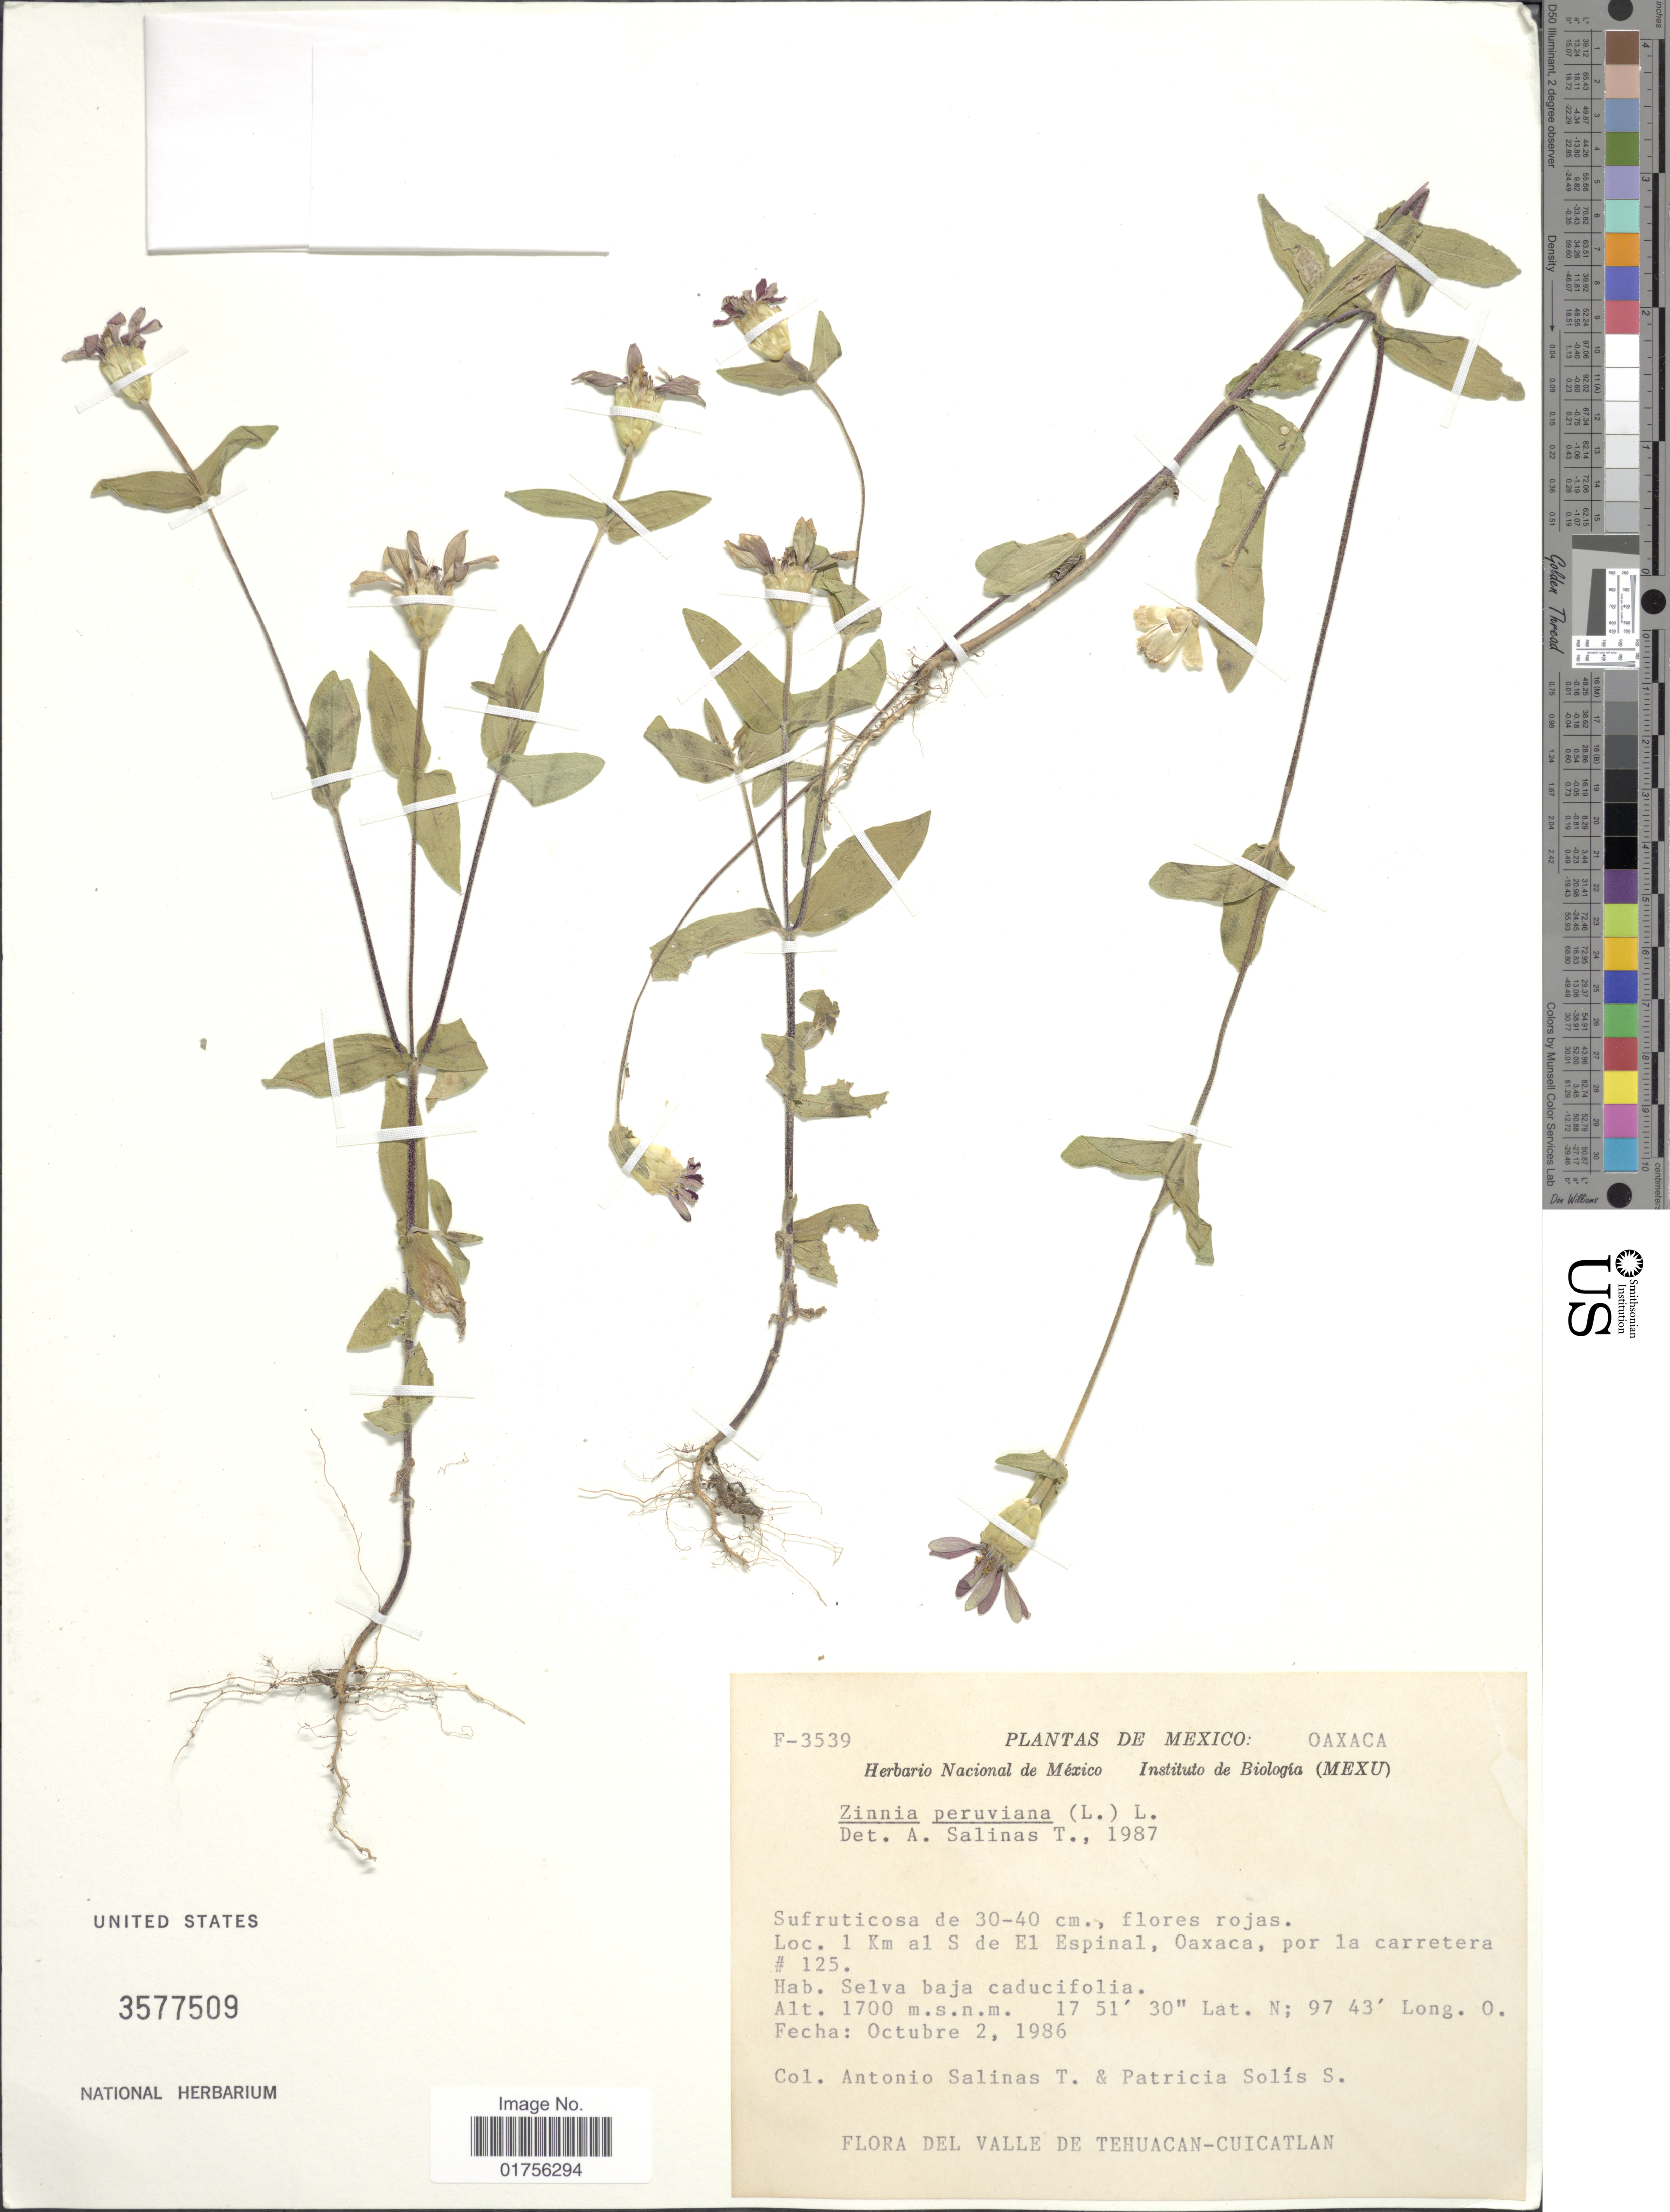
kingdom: Plantae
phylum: Tracheophyta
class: Magnoliopsida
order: Asterales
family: Asteraceae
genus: Zinnia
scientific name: Zinnia peruviana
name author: (L.) L.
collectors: A. Salinas & P. Solis S.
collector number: F-3539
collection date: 1986-10-02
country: Mexico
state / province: Oaxaca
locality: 1 km al S de El Espinal, Oaxaca, por la carretera #125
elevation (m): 1700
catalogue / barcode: US 3577509